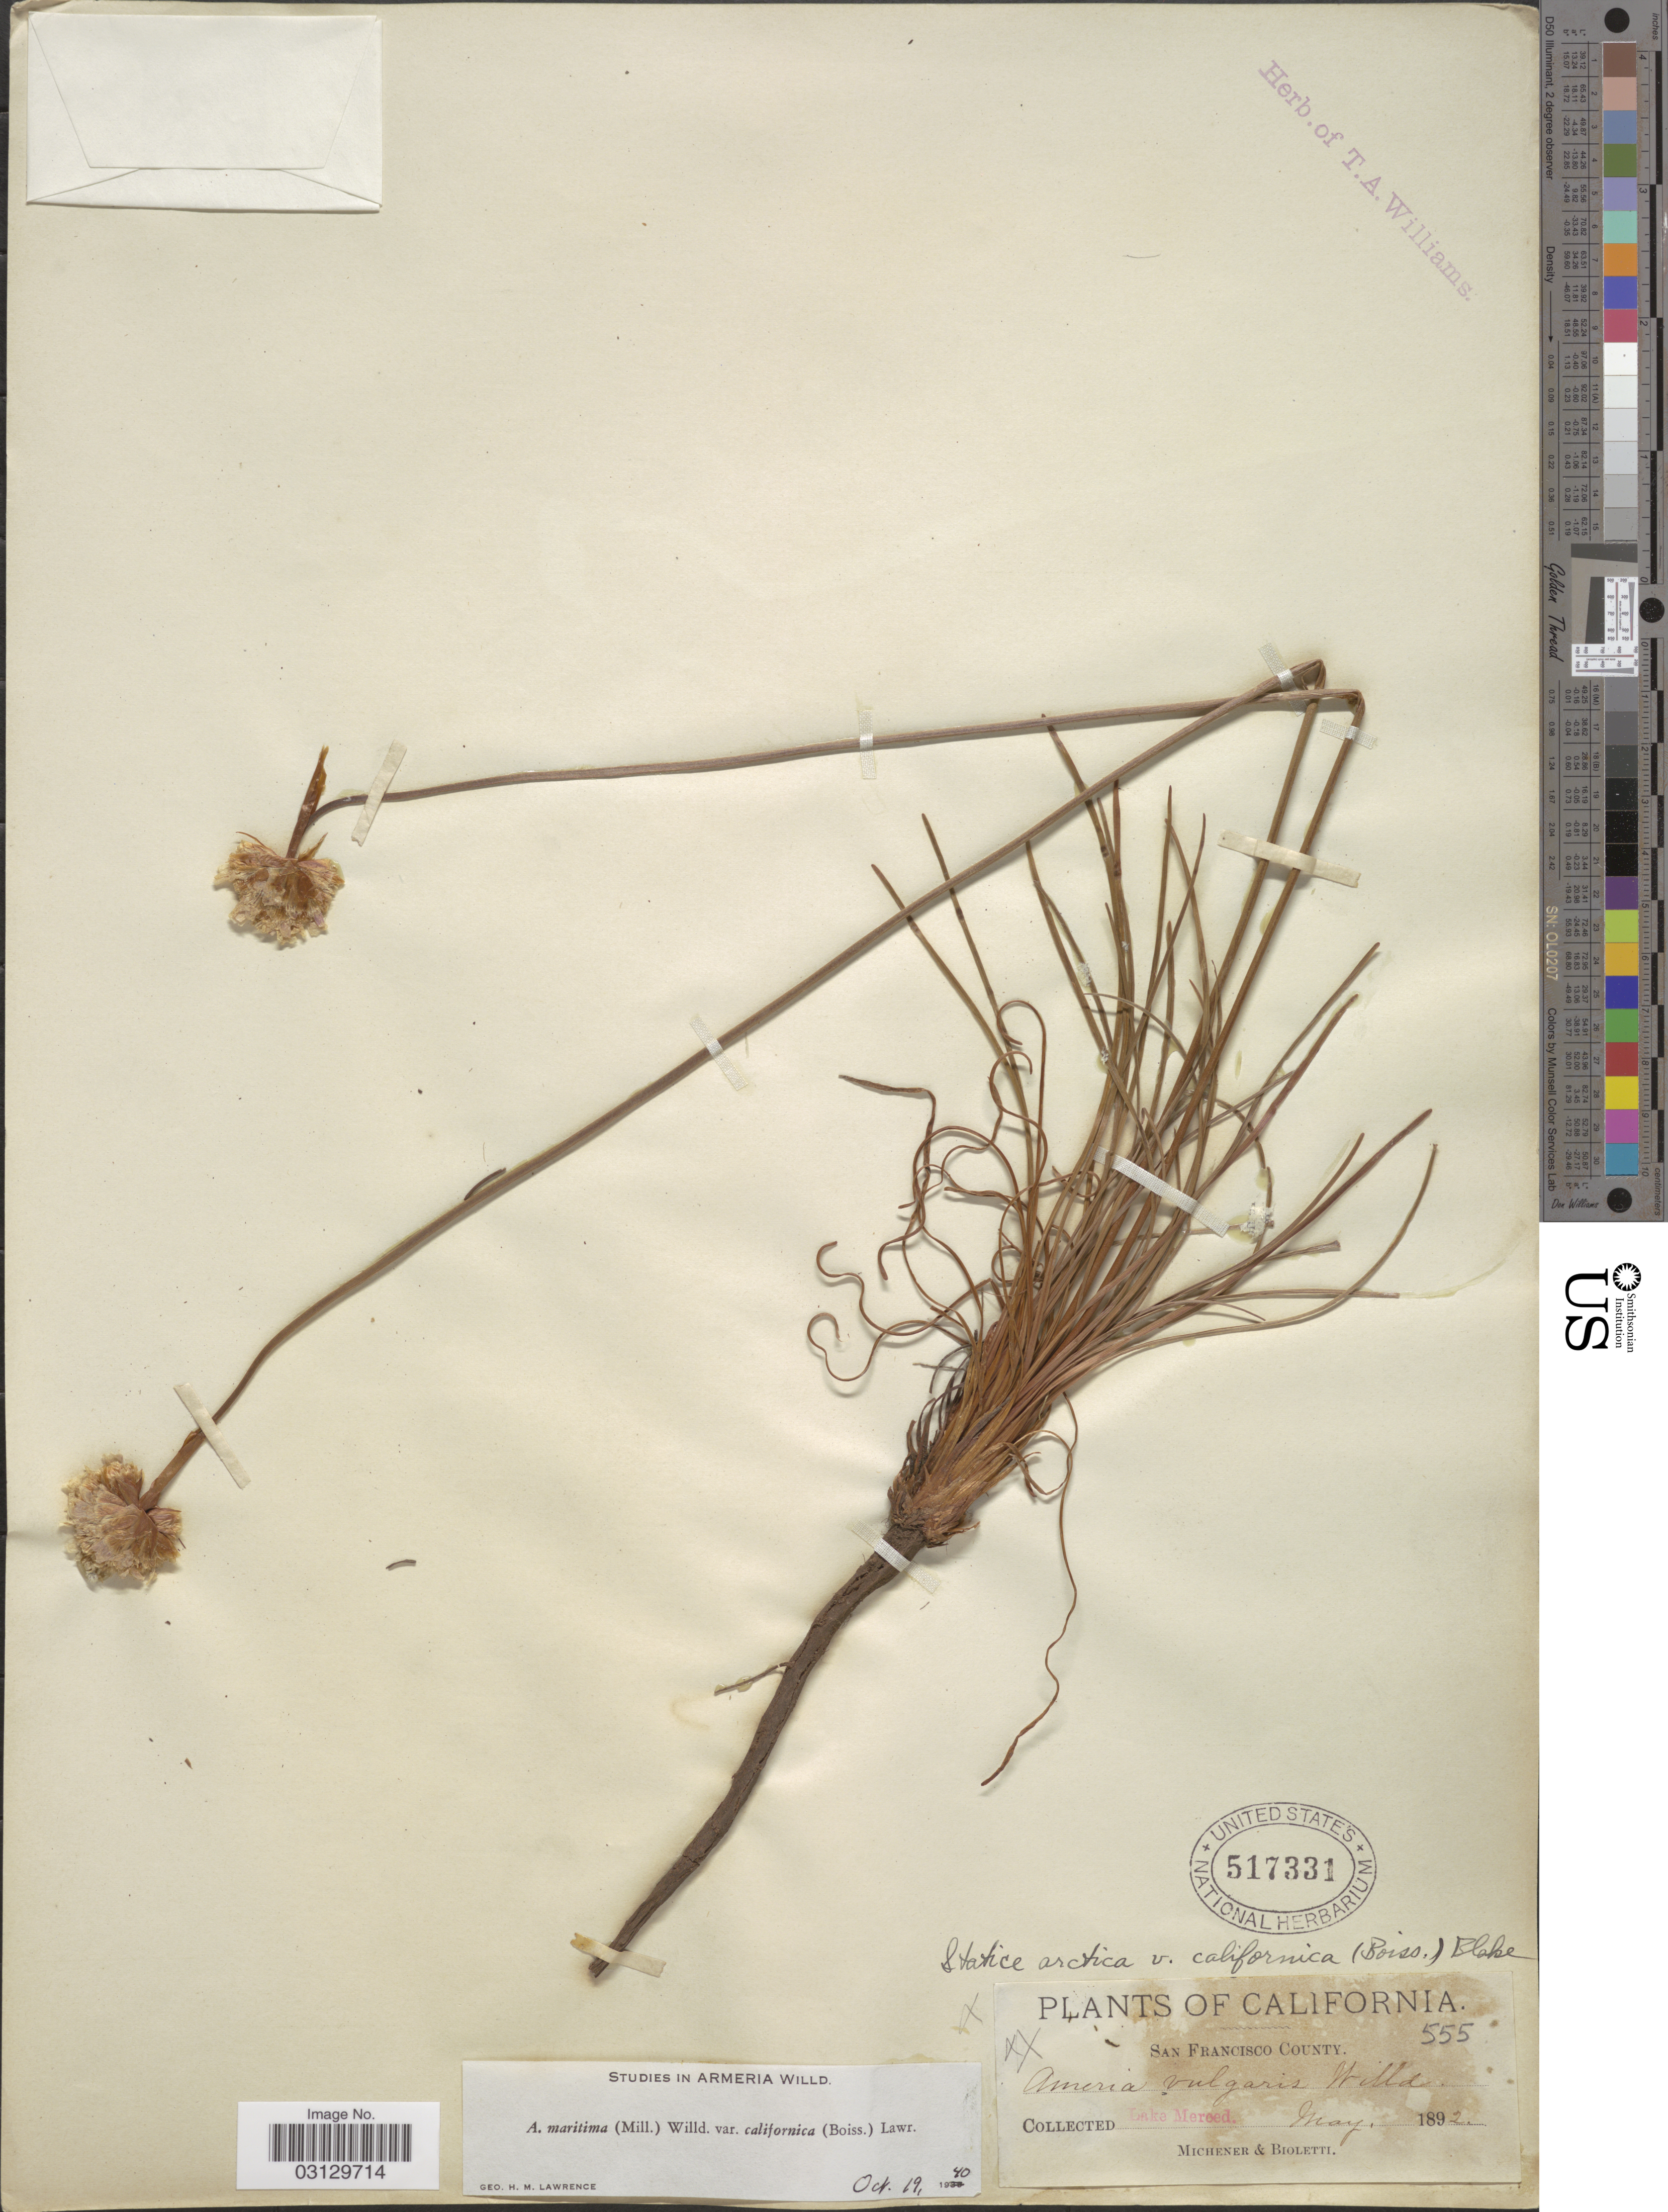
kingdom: Plantae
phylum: Tracheophyta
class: Magnoliopsida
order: Caryophyllales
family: Plumbaginaceae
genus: Armeria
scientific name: Armeria maritima subsp. californica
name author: (Boiss.) A.E. Porsild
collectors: -. Michener & -- Bioletti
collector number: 555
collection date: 1892-05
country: United States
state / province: California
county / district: San Francisco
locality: San Francisco County. Lake Merced.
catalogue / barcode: US 517331